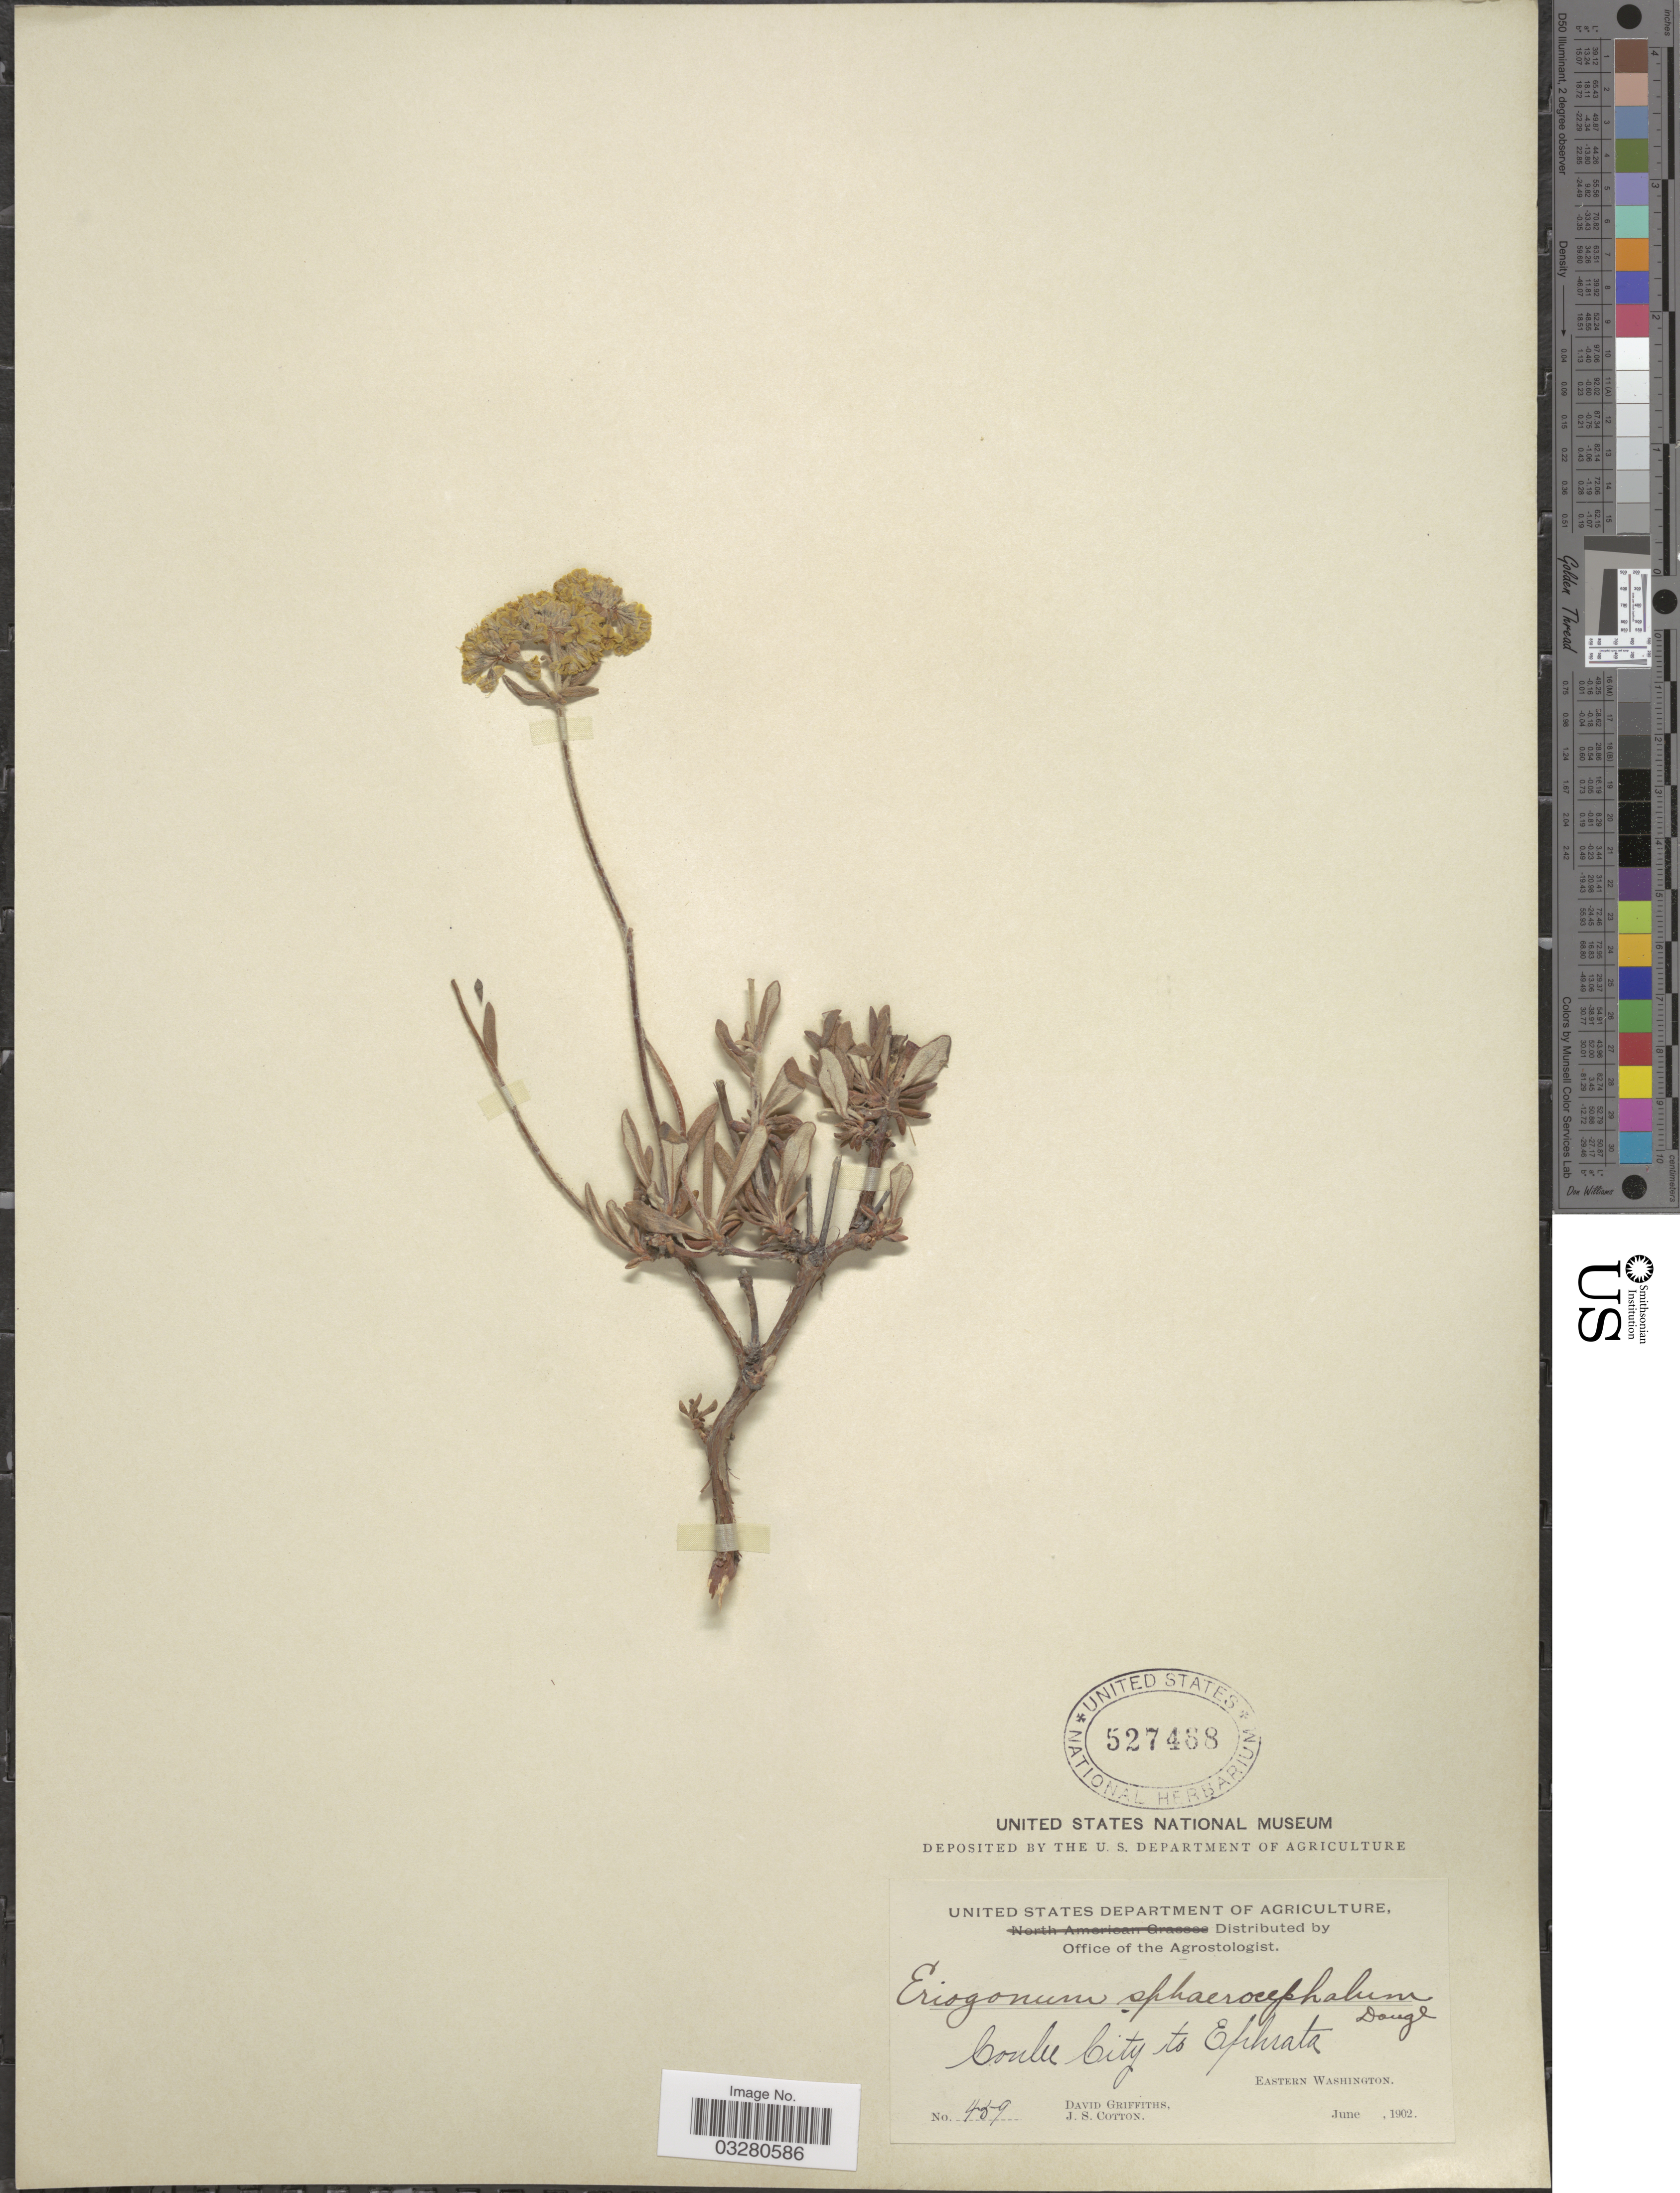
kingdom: Plantae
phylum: Tracheophyta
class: Magnoliopsida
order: Caryophyllales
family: Polygonaceae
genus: Eriogonum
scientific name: Eriogonum sphaerocephalum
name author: Benth. & Douglas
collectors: D. Griffiths & J. S. Cotton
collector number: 459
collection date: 1902-06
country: United States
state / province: Washington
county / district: Grant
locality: Coulee City to Ephrata. Eastern Washington.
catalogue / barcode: US 527468